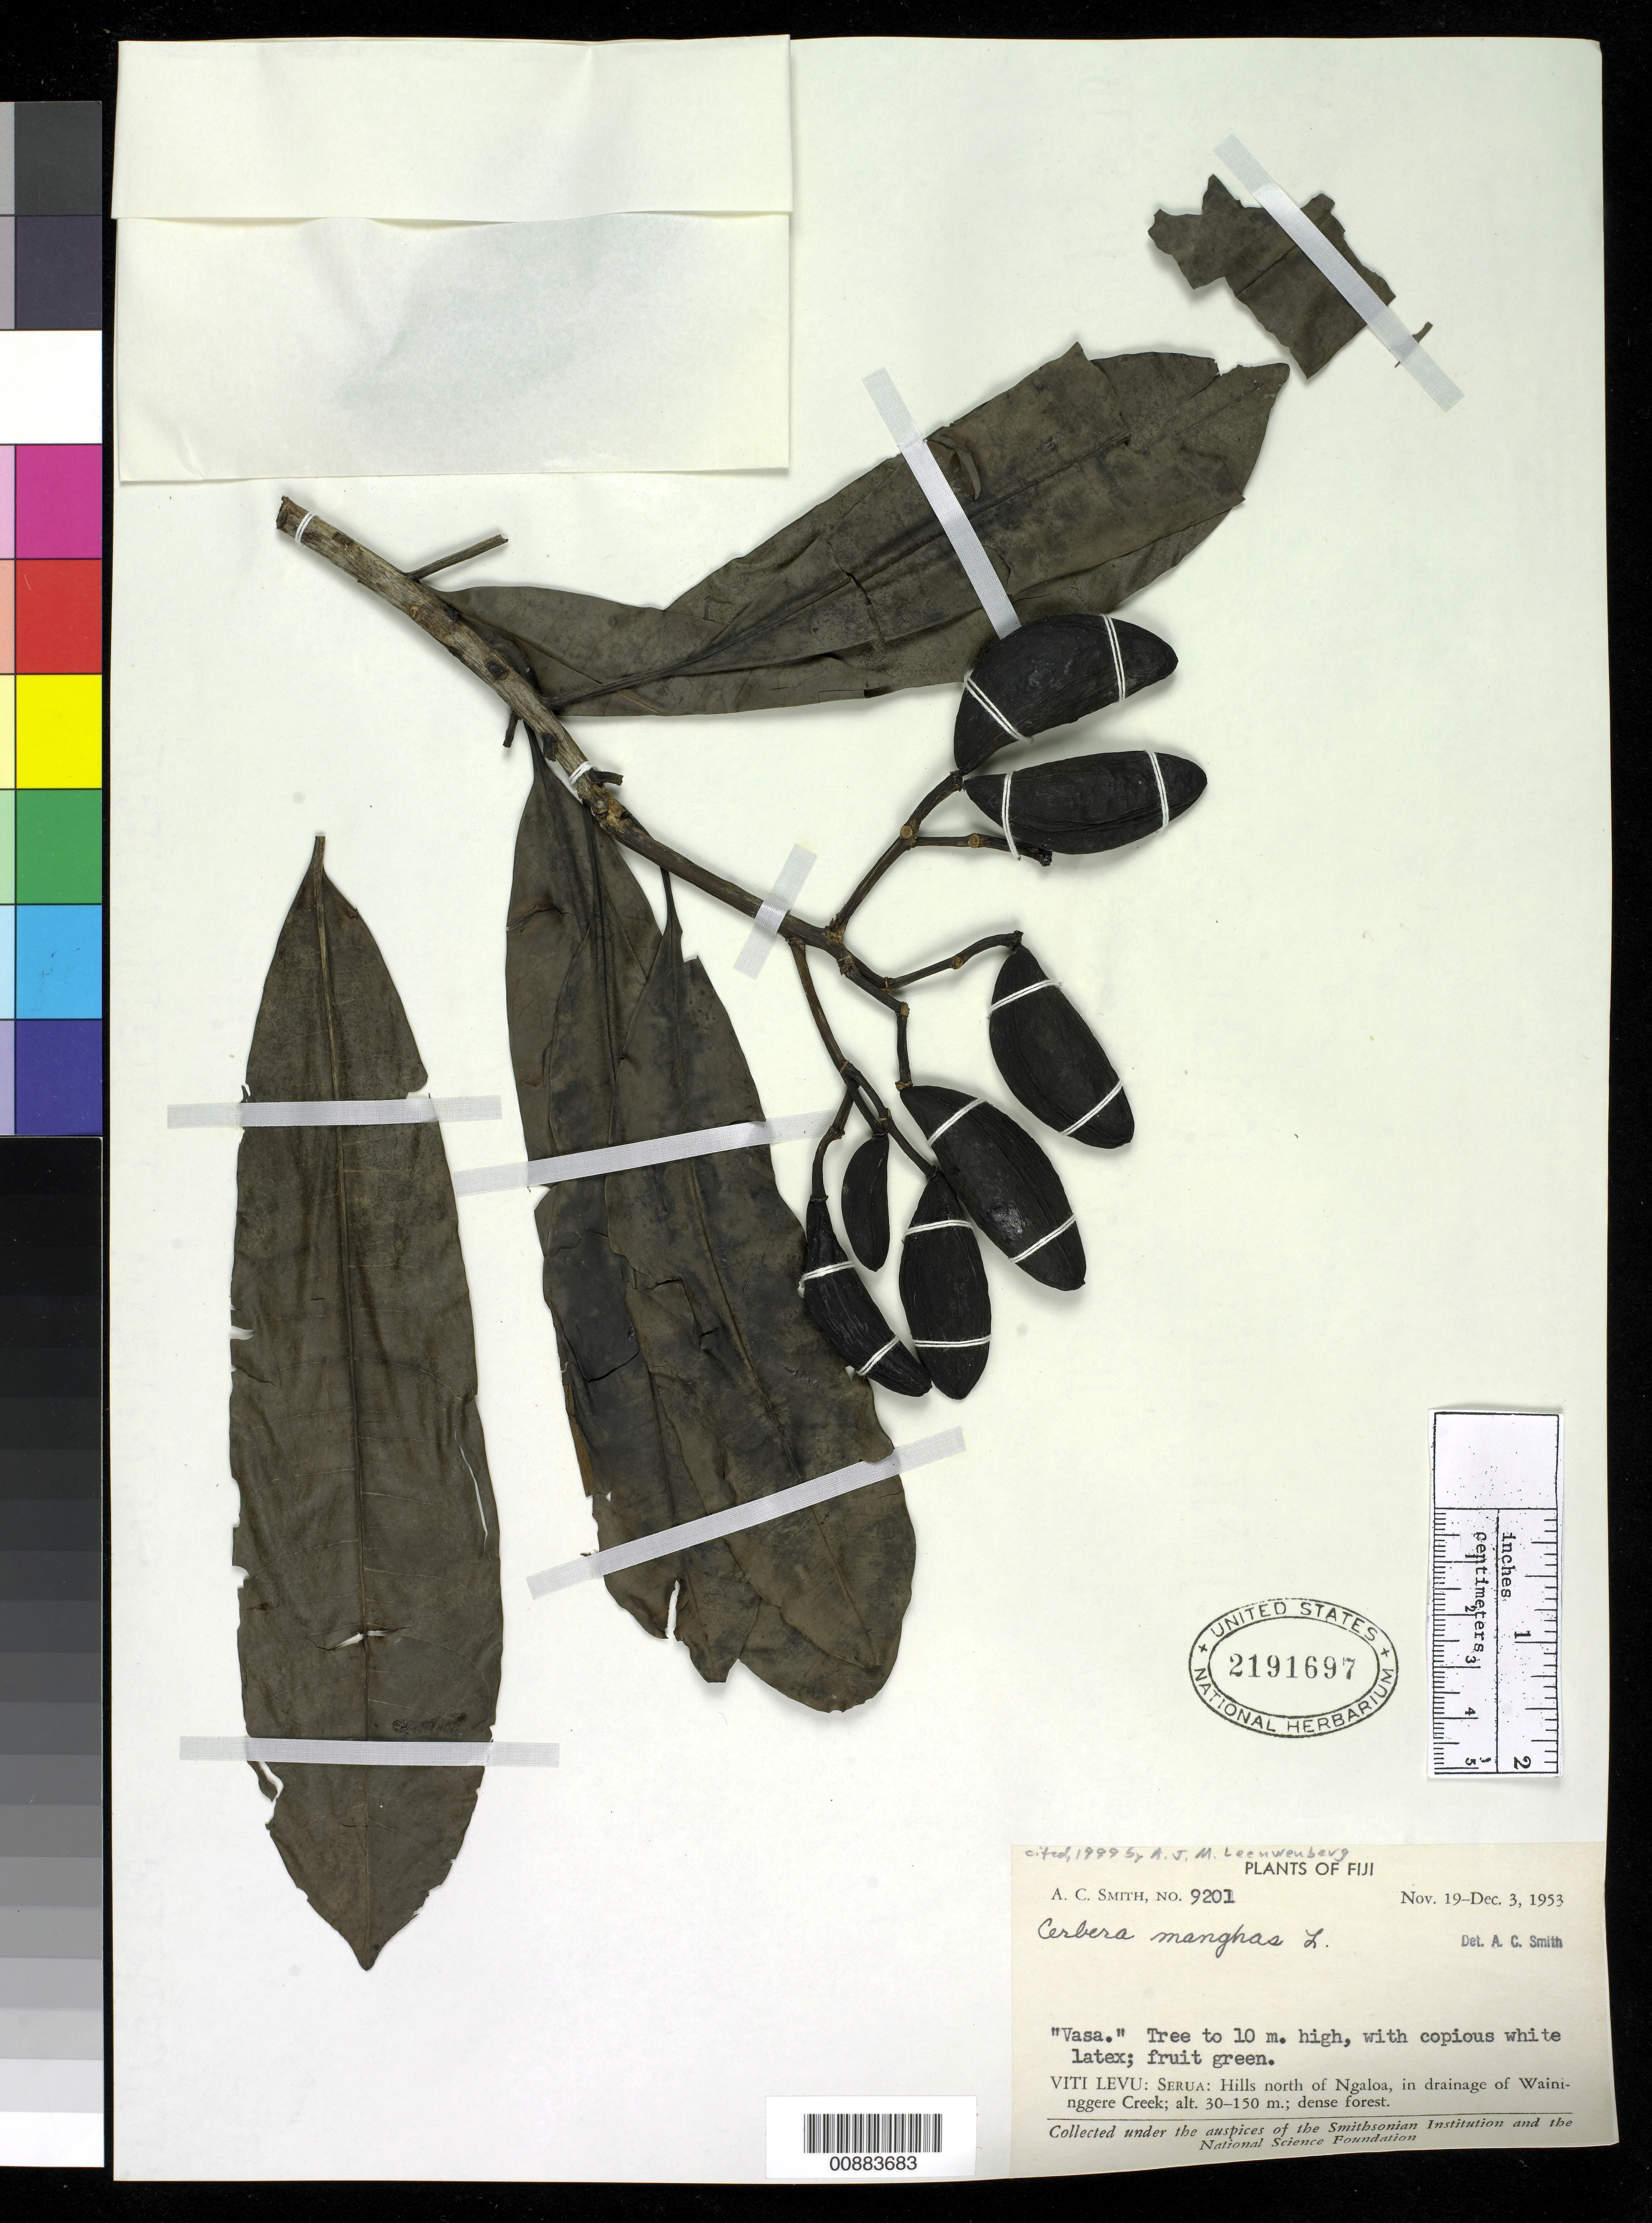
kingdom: Plantae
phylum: Tracheophyta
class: Magnoliopsida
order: Gentianales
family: Apocynaceae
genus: Cerbera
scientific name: Cerbera manghas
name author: L.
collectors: C. A. Smith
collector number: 9201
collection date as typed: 19 Nov 1953 to 03 Dec 1953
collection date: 1953-11-19/1953-12-03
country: Fiji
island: Vanua Levu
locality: Serua; hills north of Ngaloa, in drainage of Waininggere Creek.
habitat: dense forest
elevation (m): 30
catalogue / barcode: US 2191697